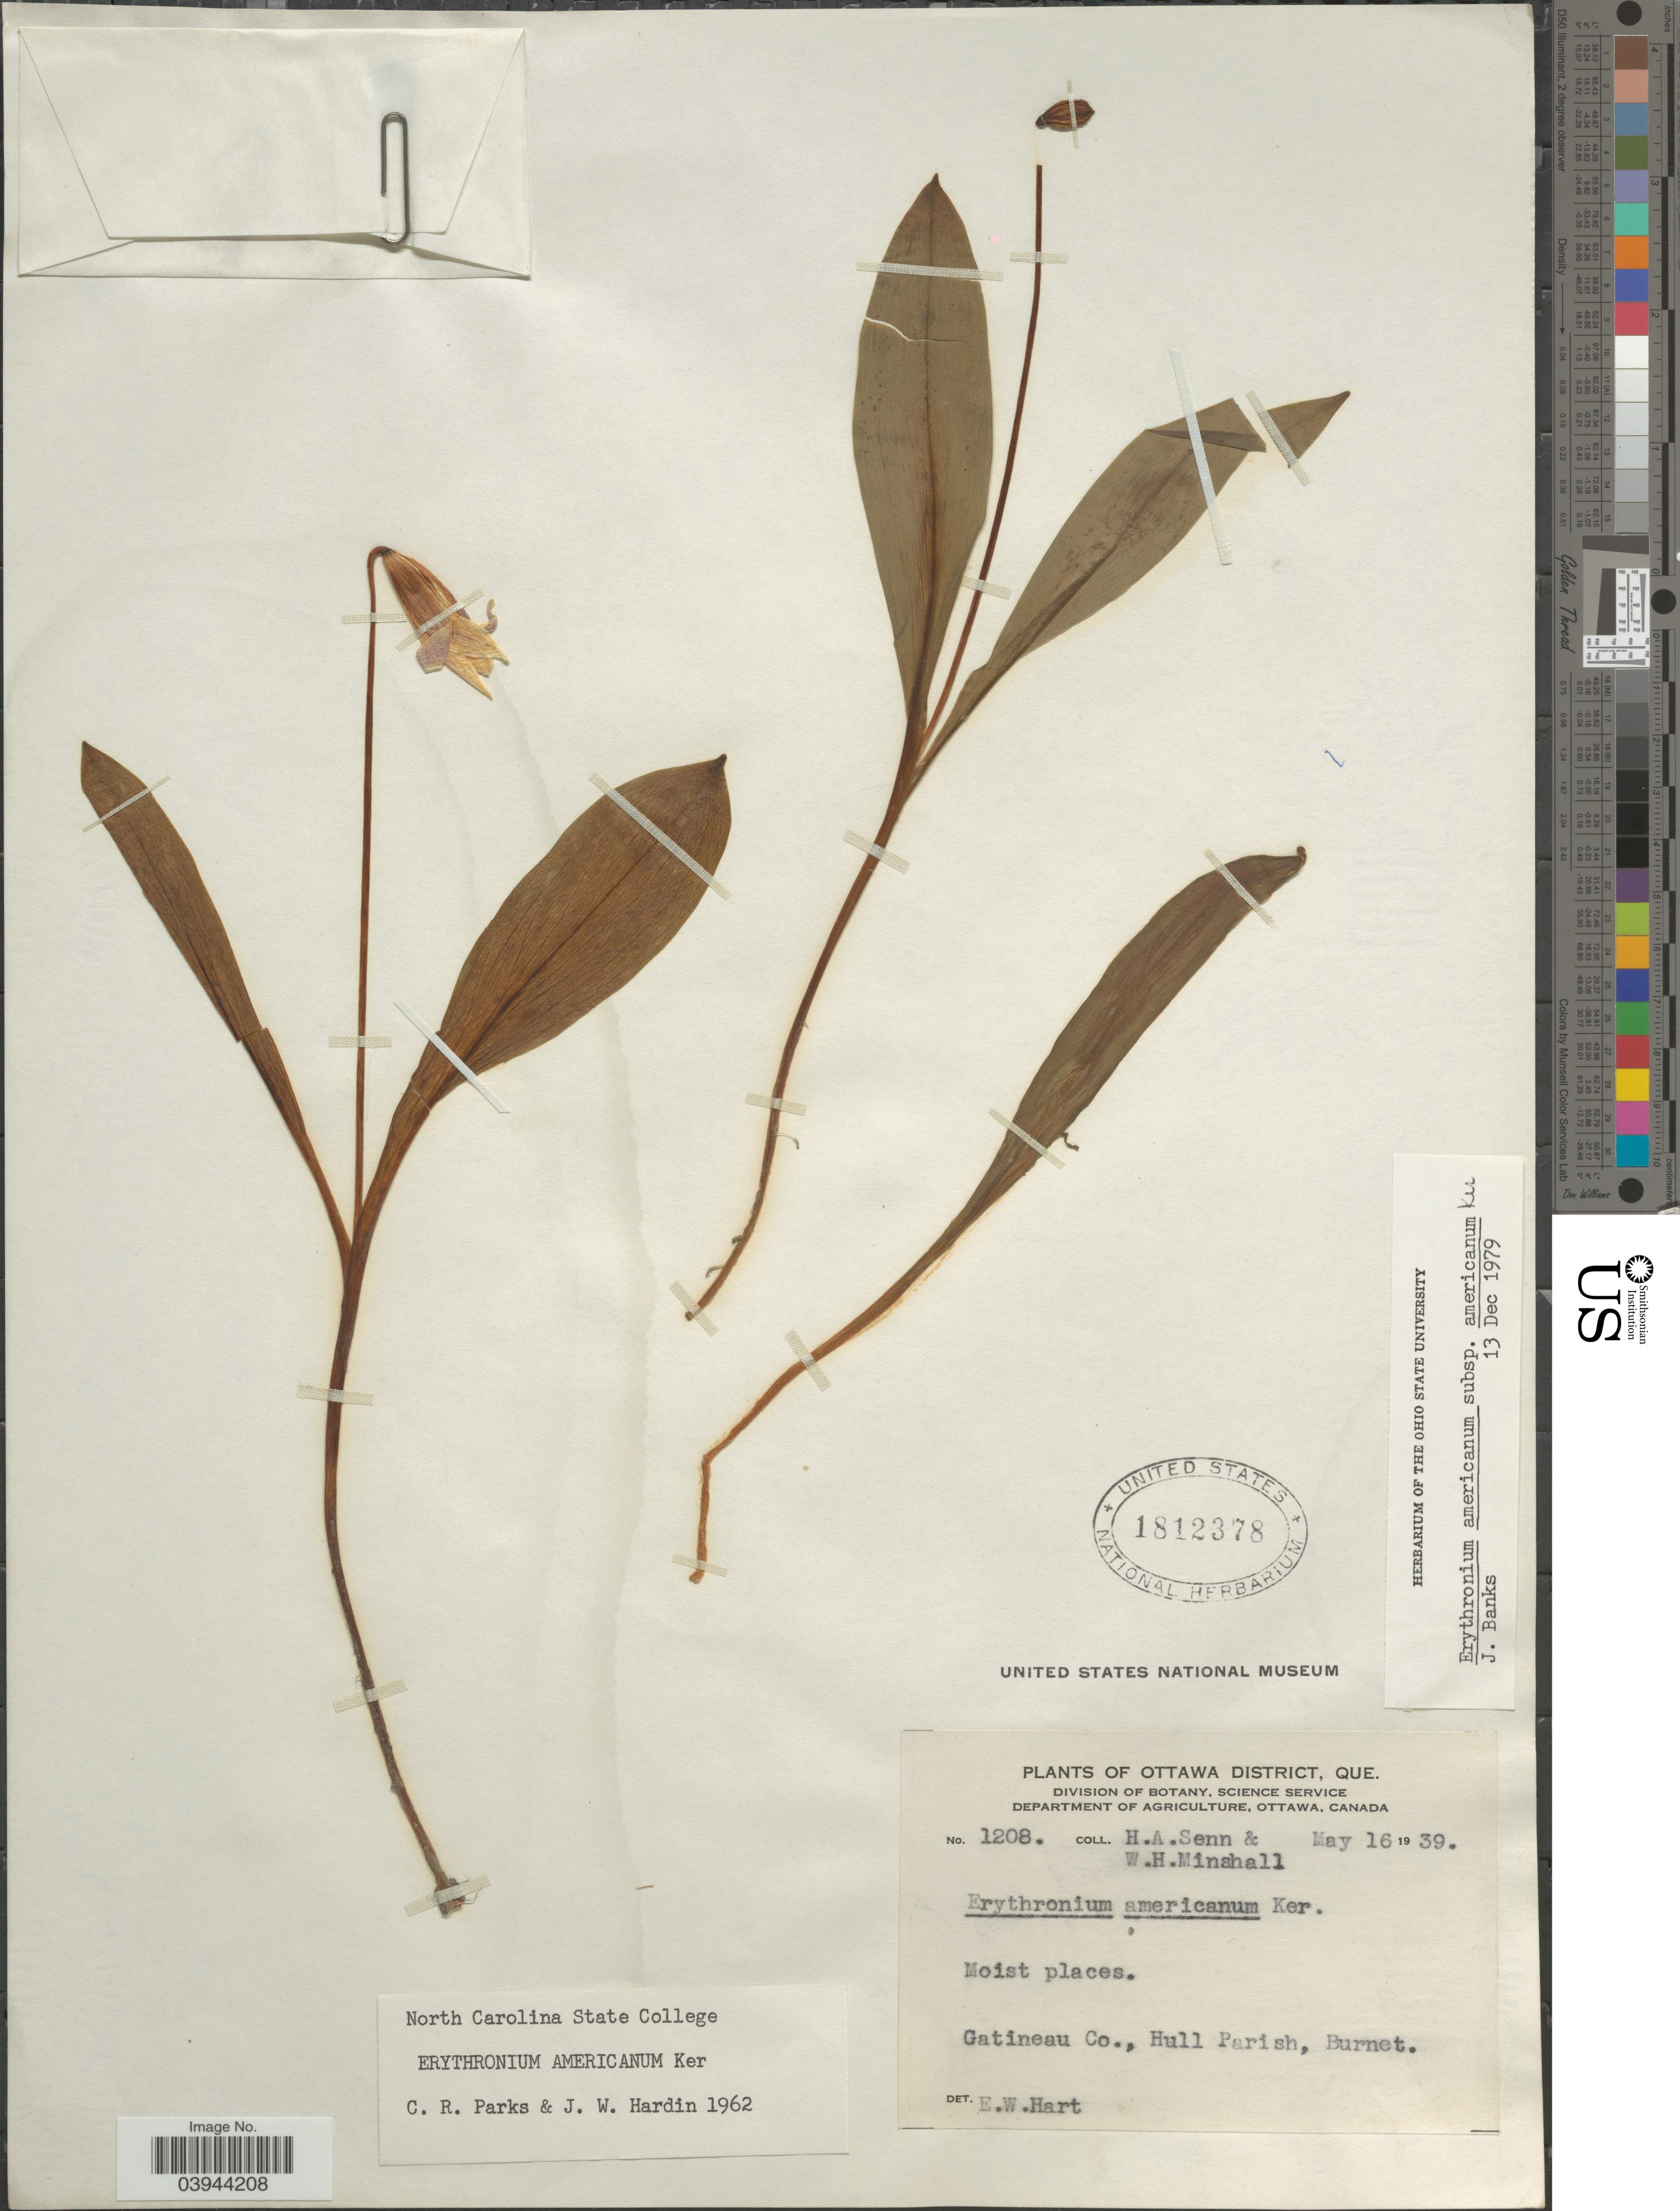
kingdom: Plantae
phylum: Tracheophyta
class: Liliopsida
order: Liliales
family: Liliaceae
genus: Erythronium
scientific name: Erythronium americanum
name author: Ker Gawl.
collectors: H. Senn & W. Minshall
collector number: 1208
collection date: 1939-05-16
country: Canada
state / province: Quebec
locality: Ottawa District. Gatineau Co., Hull Parish, Burnet.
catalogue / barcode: US 1812378